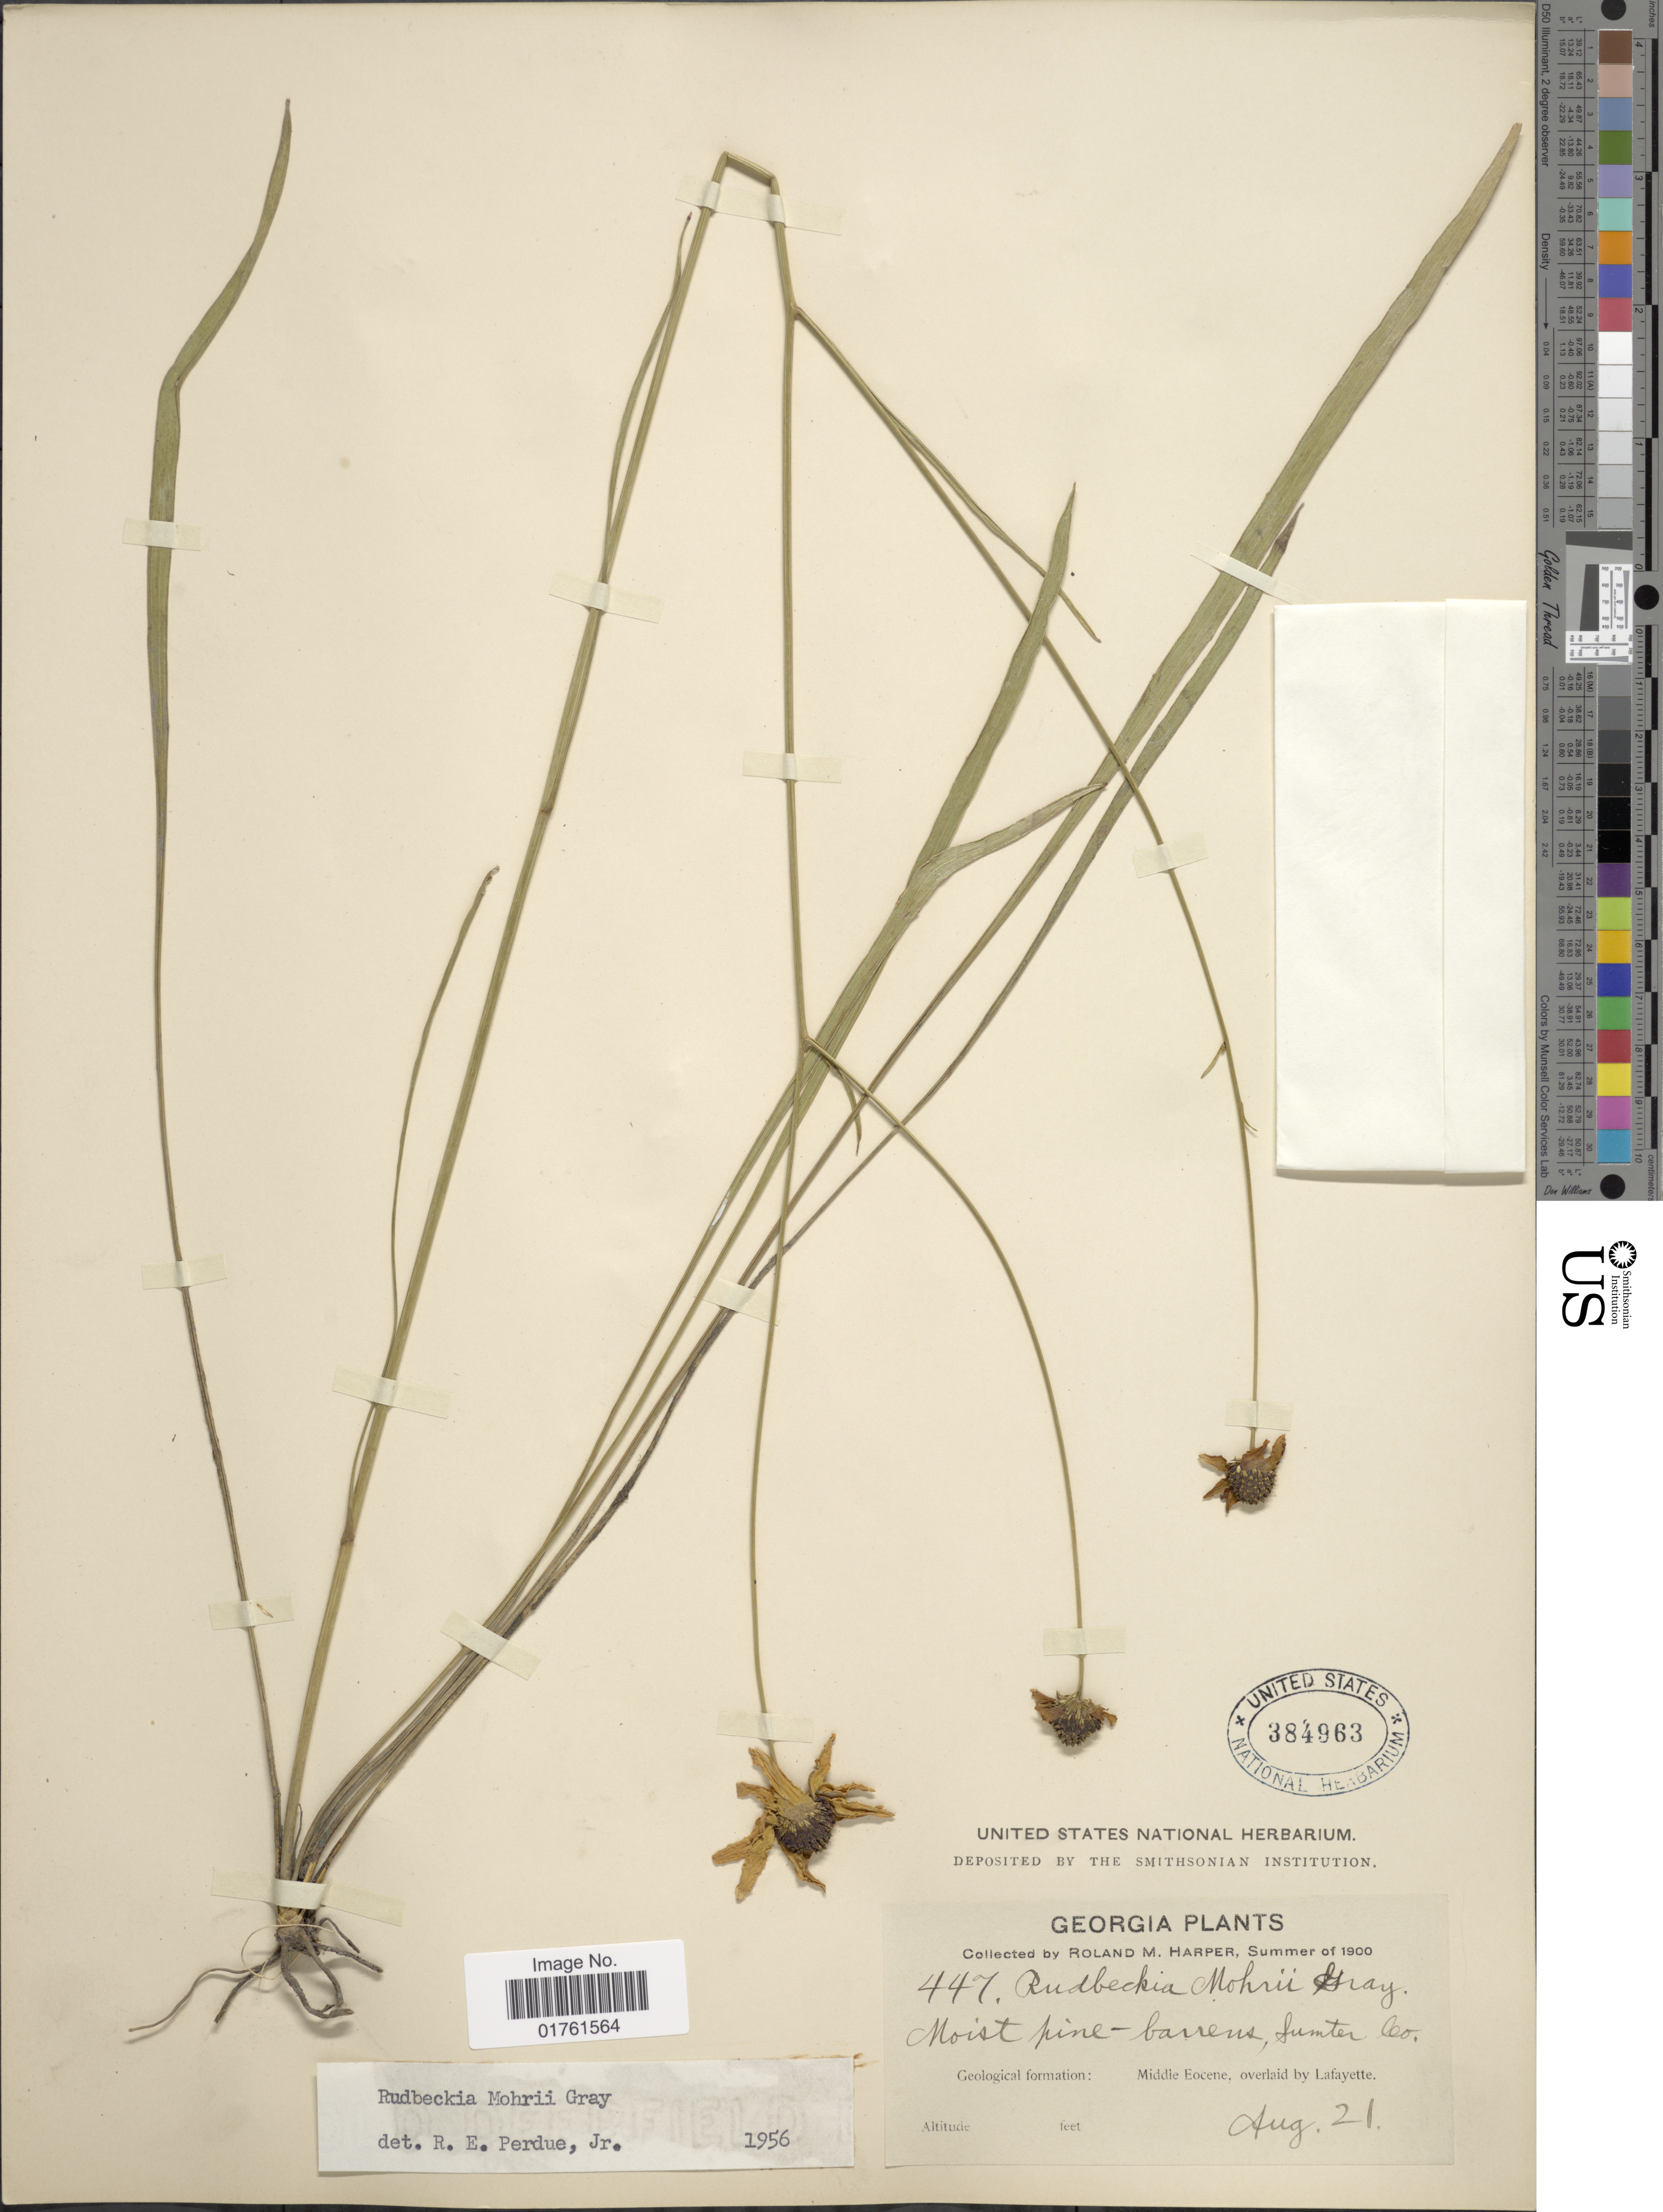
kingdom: Plantae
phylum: Tracheophyta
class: Magnoliopsida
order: Asterales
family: Asteraceae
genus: Rudbeckia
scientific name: Rudbeckia mohri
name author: A. Gray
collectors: R. M. Harper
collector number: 447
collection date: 1900-08-21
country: United States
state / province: Georgia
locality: Moist pine-barrens, Sumter Co.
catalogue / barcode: US 384963